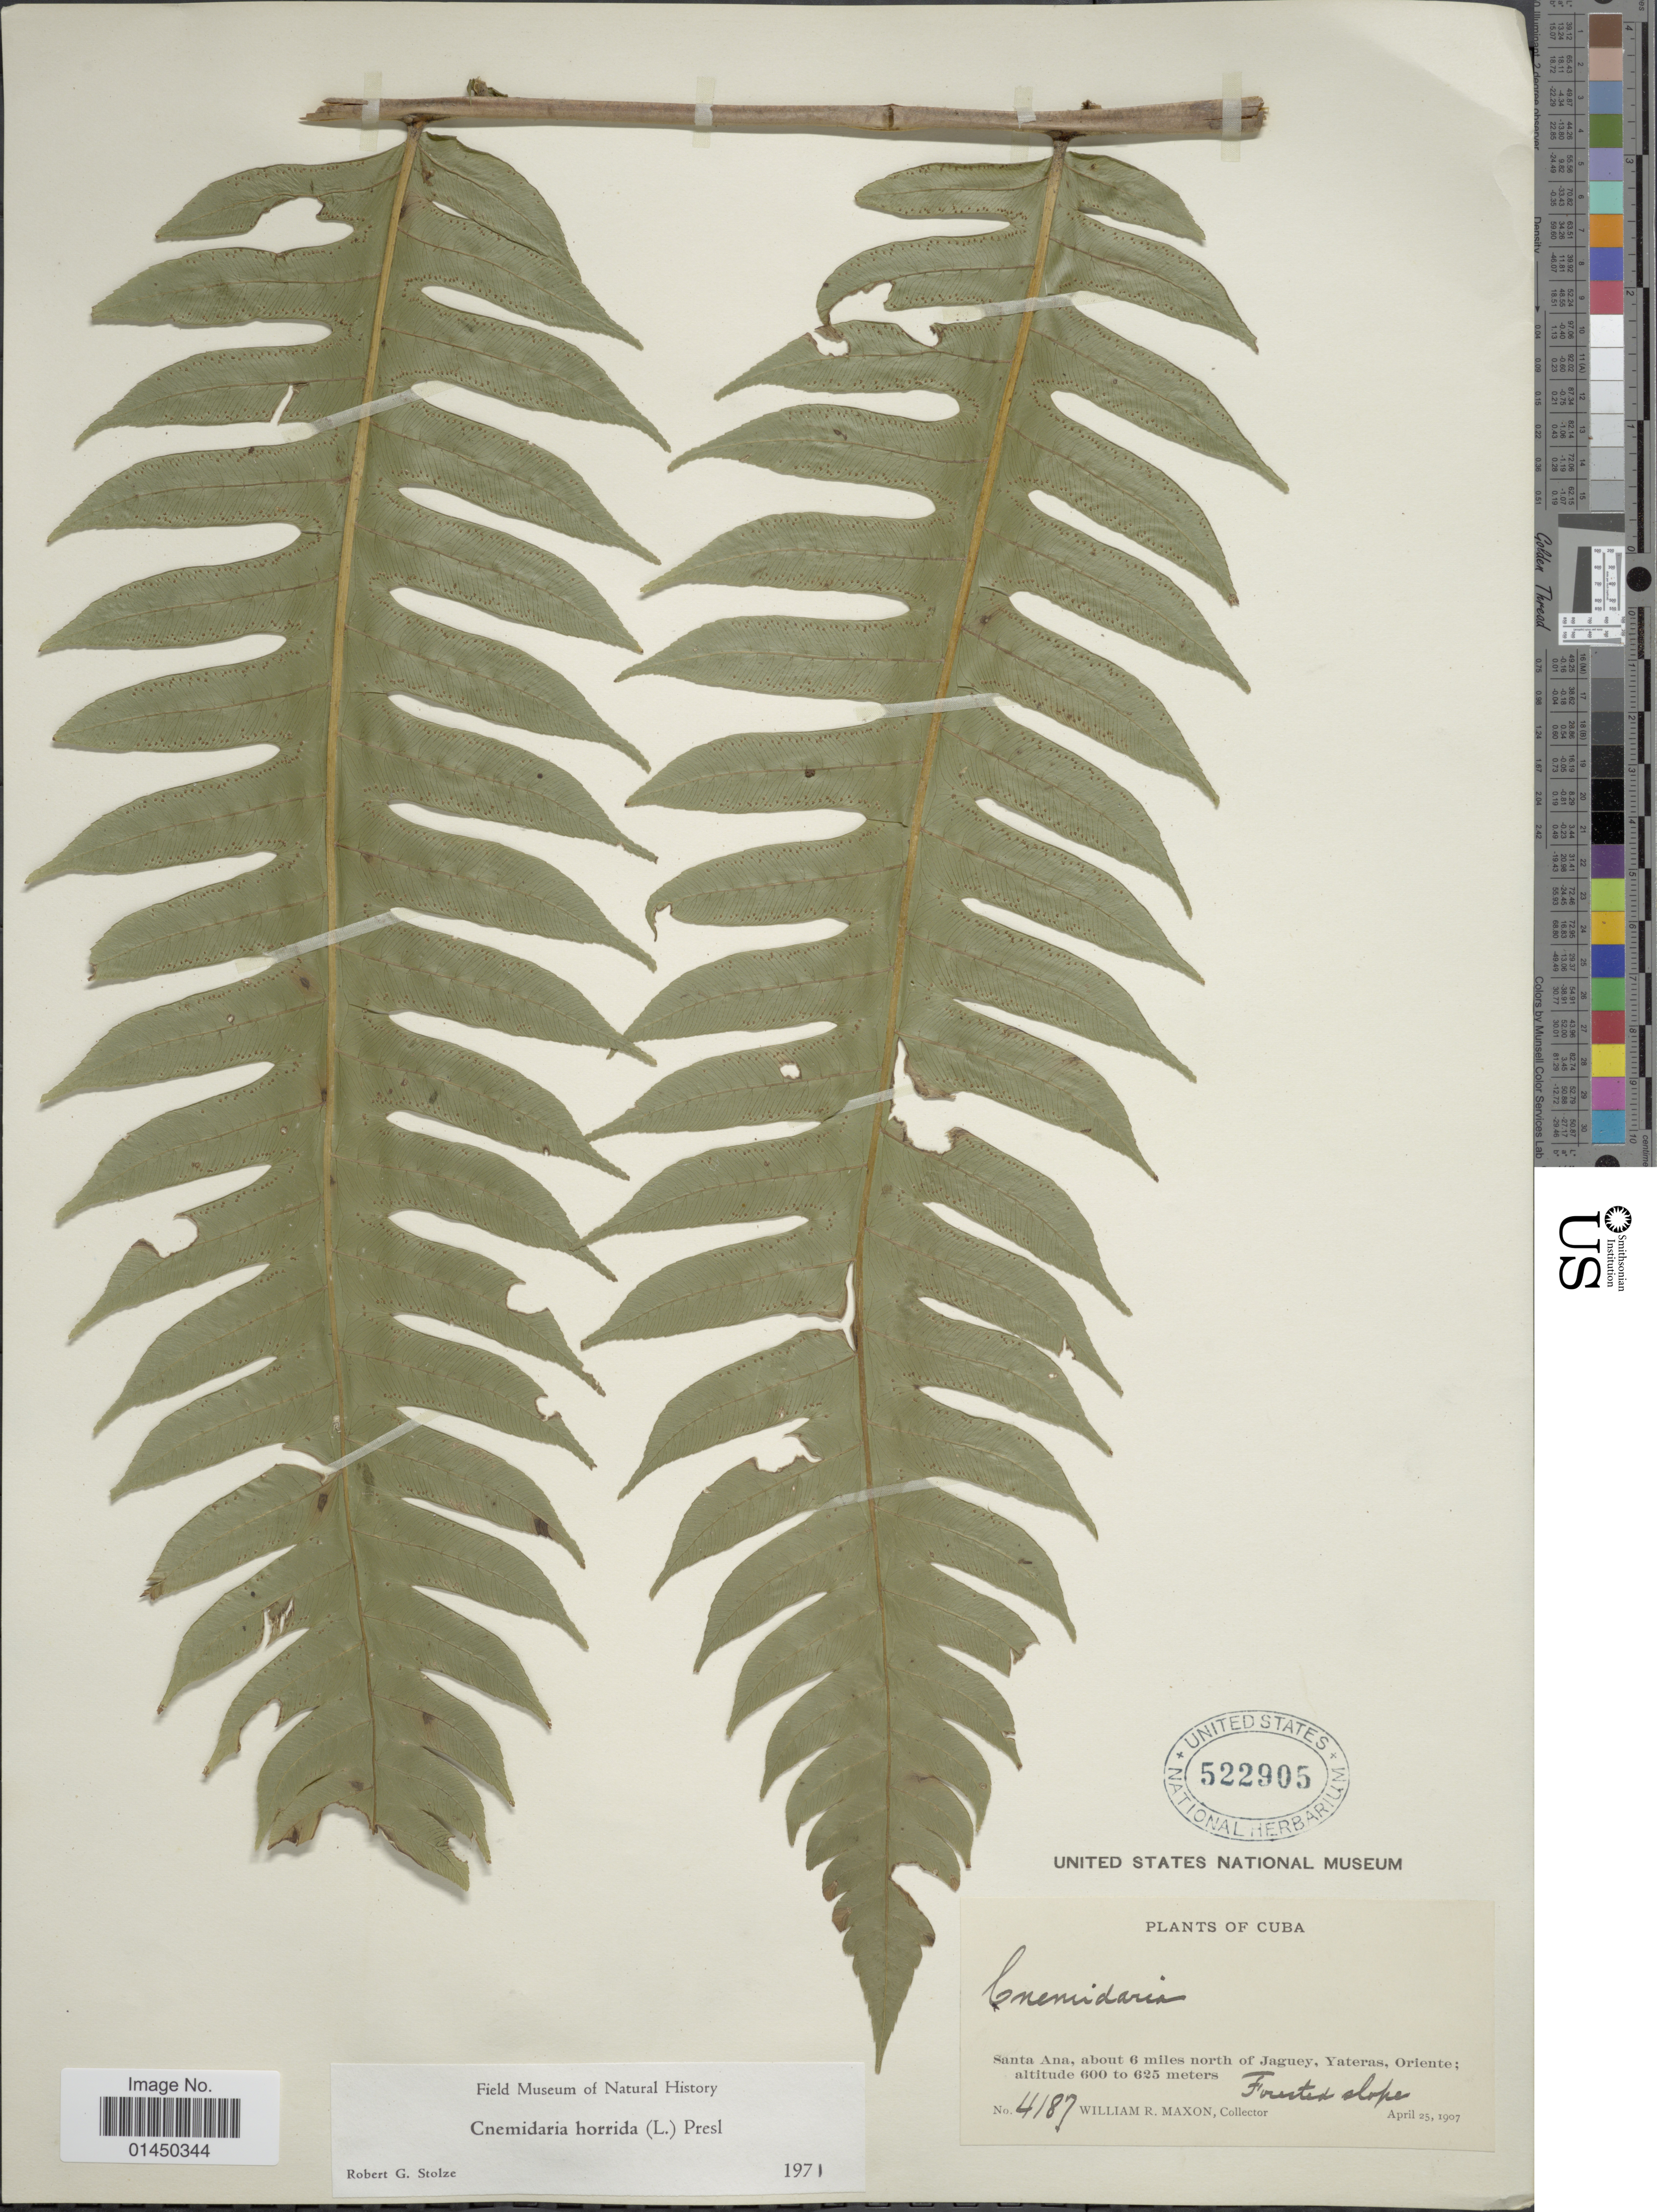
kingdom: Plantae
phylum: Tracheophyta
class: Polypodiopsida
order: Cyatheales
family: Cyatheaceae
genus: Cyathea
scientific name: Cyathea horrida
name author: (L.) Sm.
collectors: W. R. Maxon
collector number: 4187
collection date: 1907-04-25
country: Cuba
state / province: Oriente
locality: Santa Ana, about 6 miles north of Jaguey, Yateras, forested slope.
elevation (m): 600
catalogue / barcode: US 522905